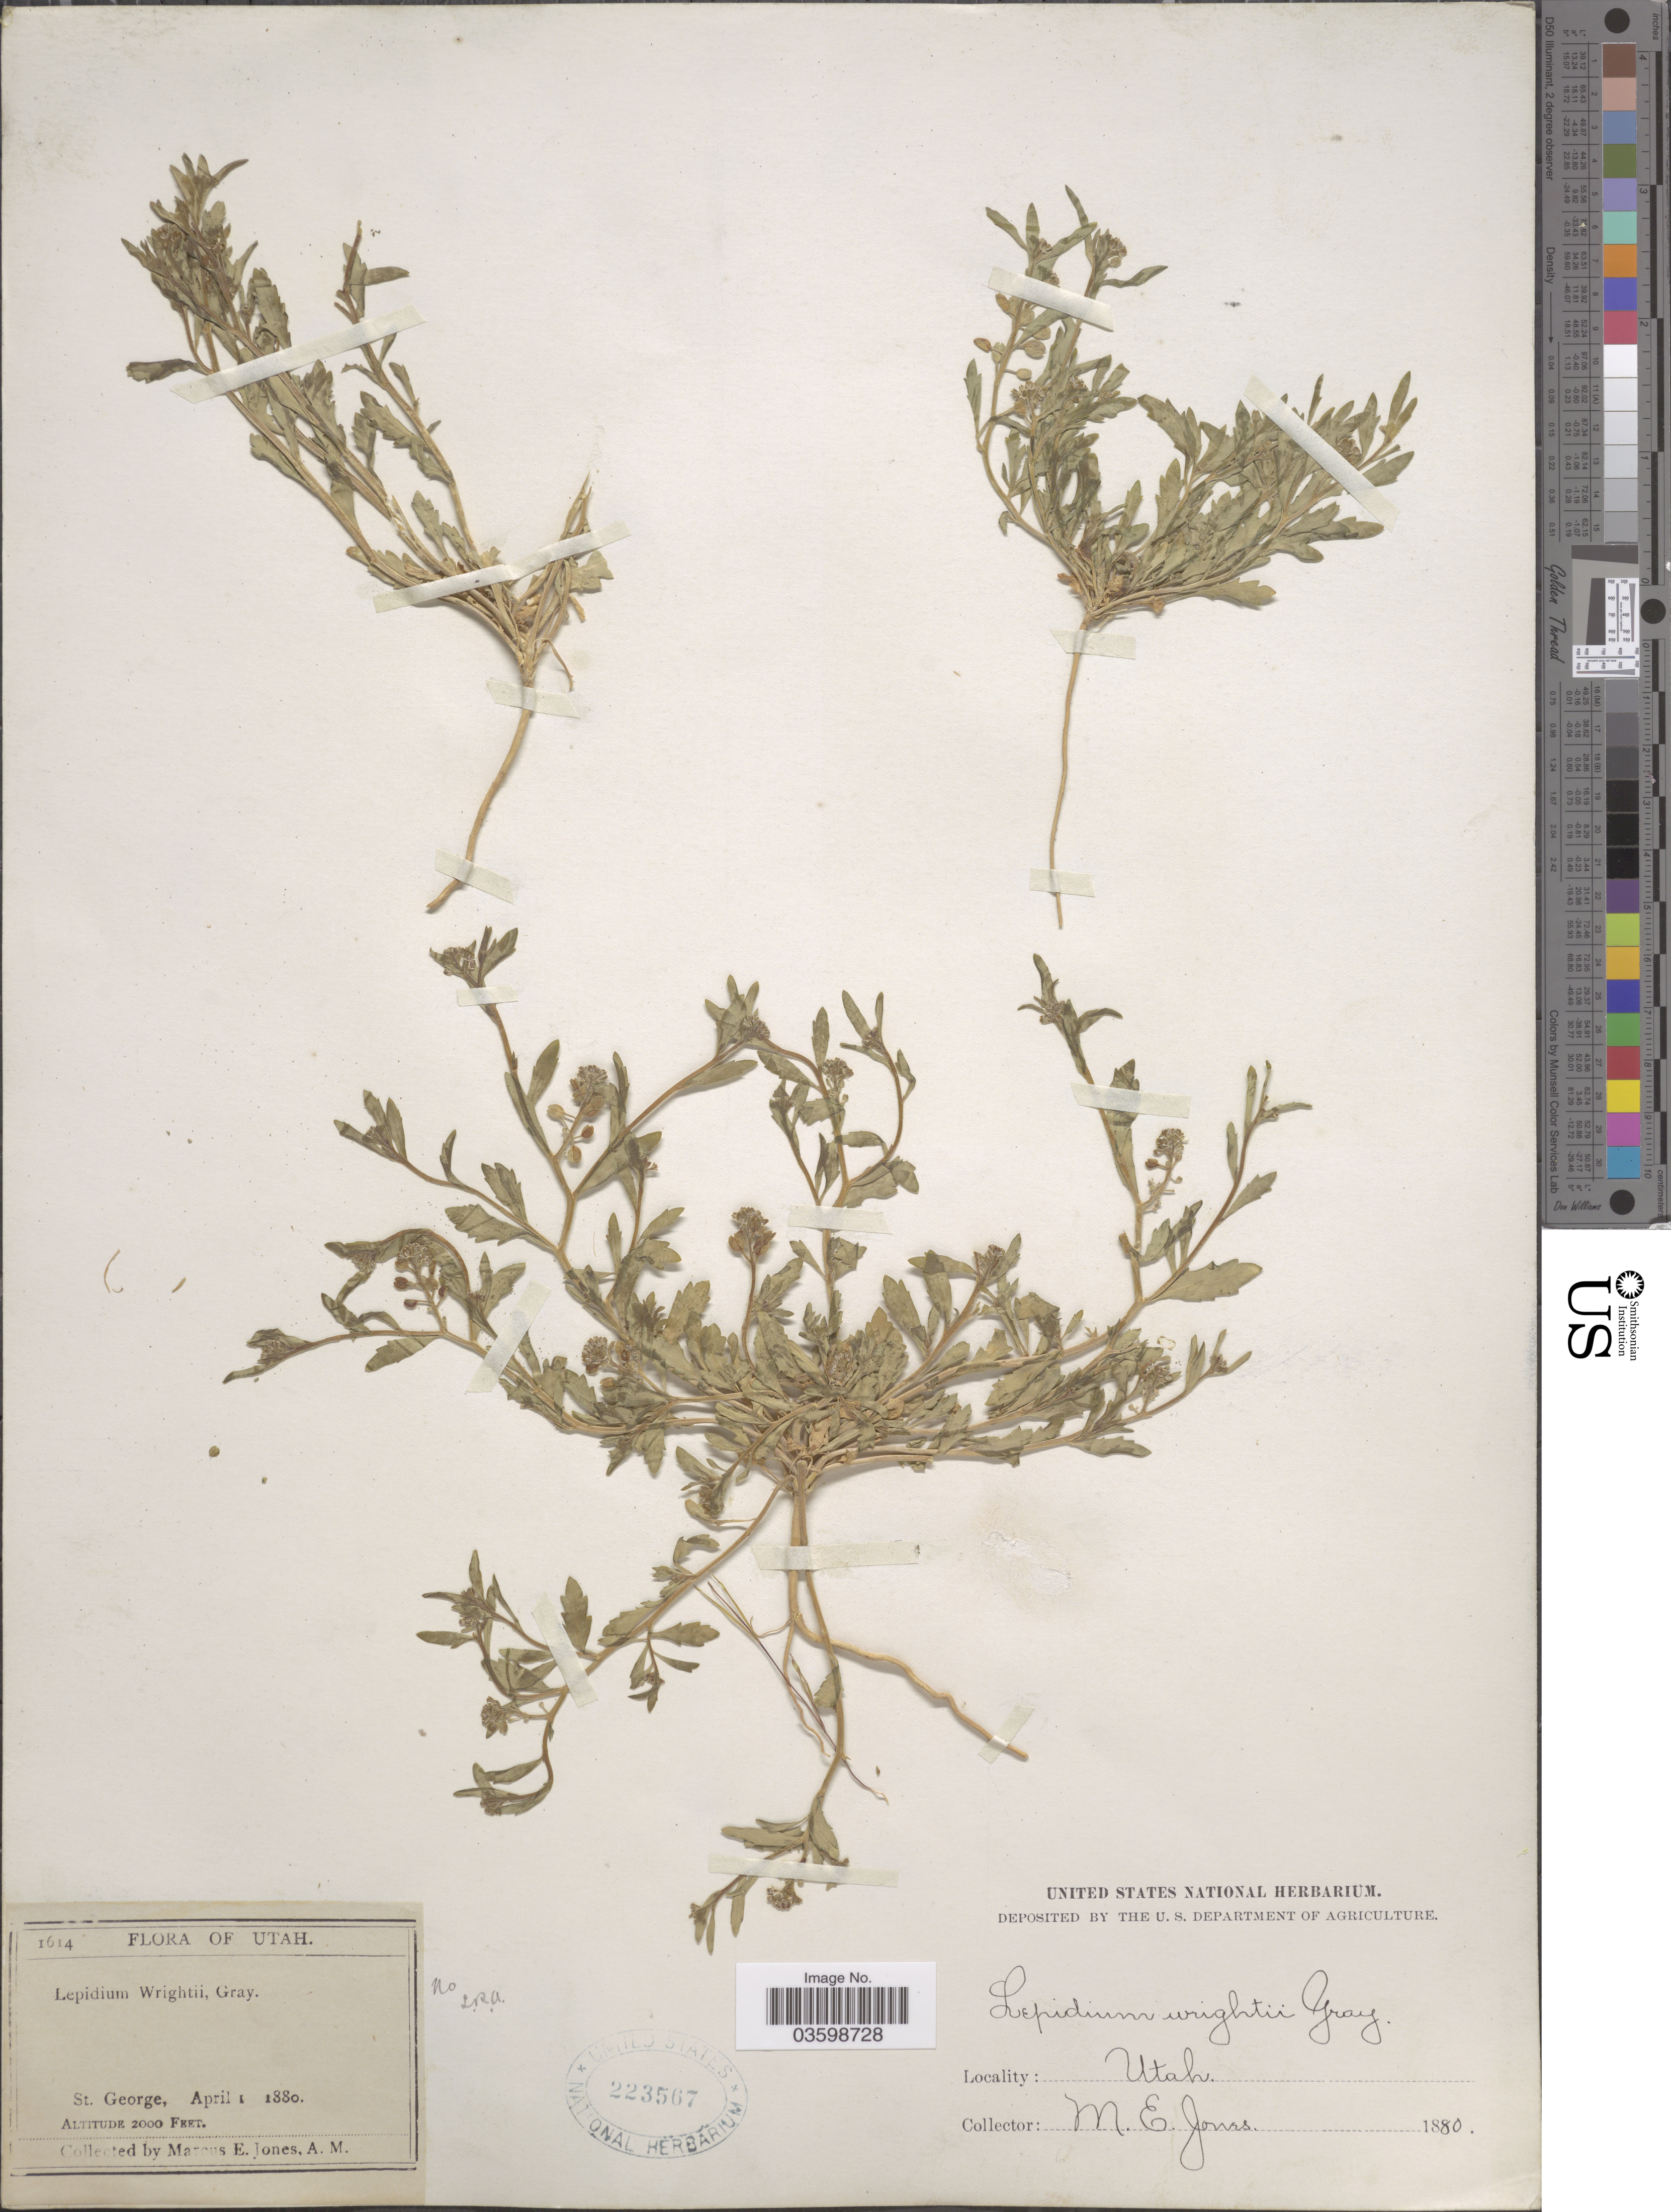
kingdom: Plantae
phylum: Tracheophyta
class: Magnoliopsida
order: Brassicales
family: Brassicaceae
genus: Lepidium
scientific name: Lepidium lasiocarpum var. georginum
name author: (Rydb.) C.L. Hitchc.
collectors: M. E. Jones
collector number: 1614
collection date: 1880-04-01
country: United States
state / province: Utah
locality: St. George.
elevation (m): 610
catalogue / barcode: US 223567